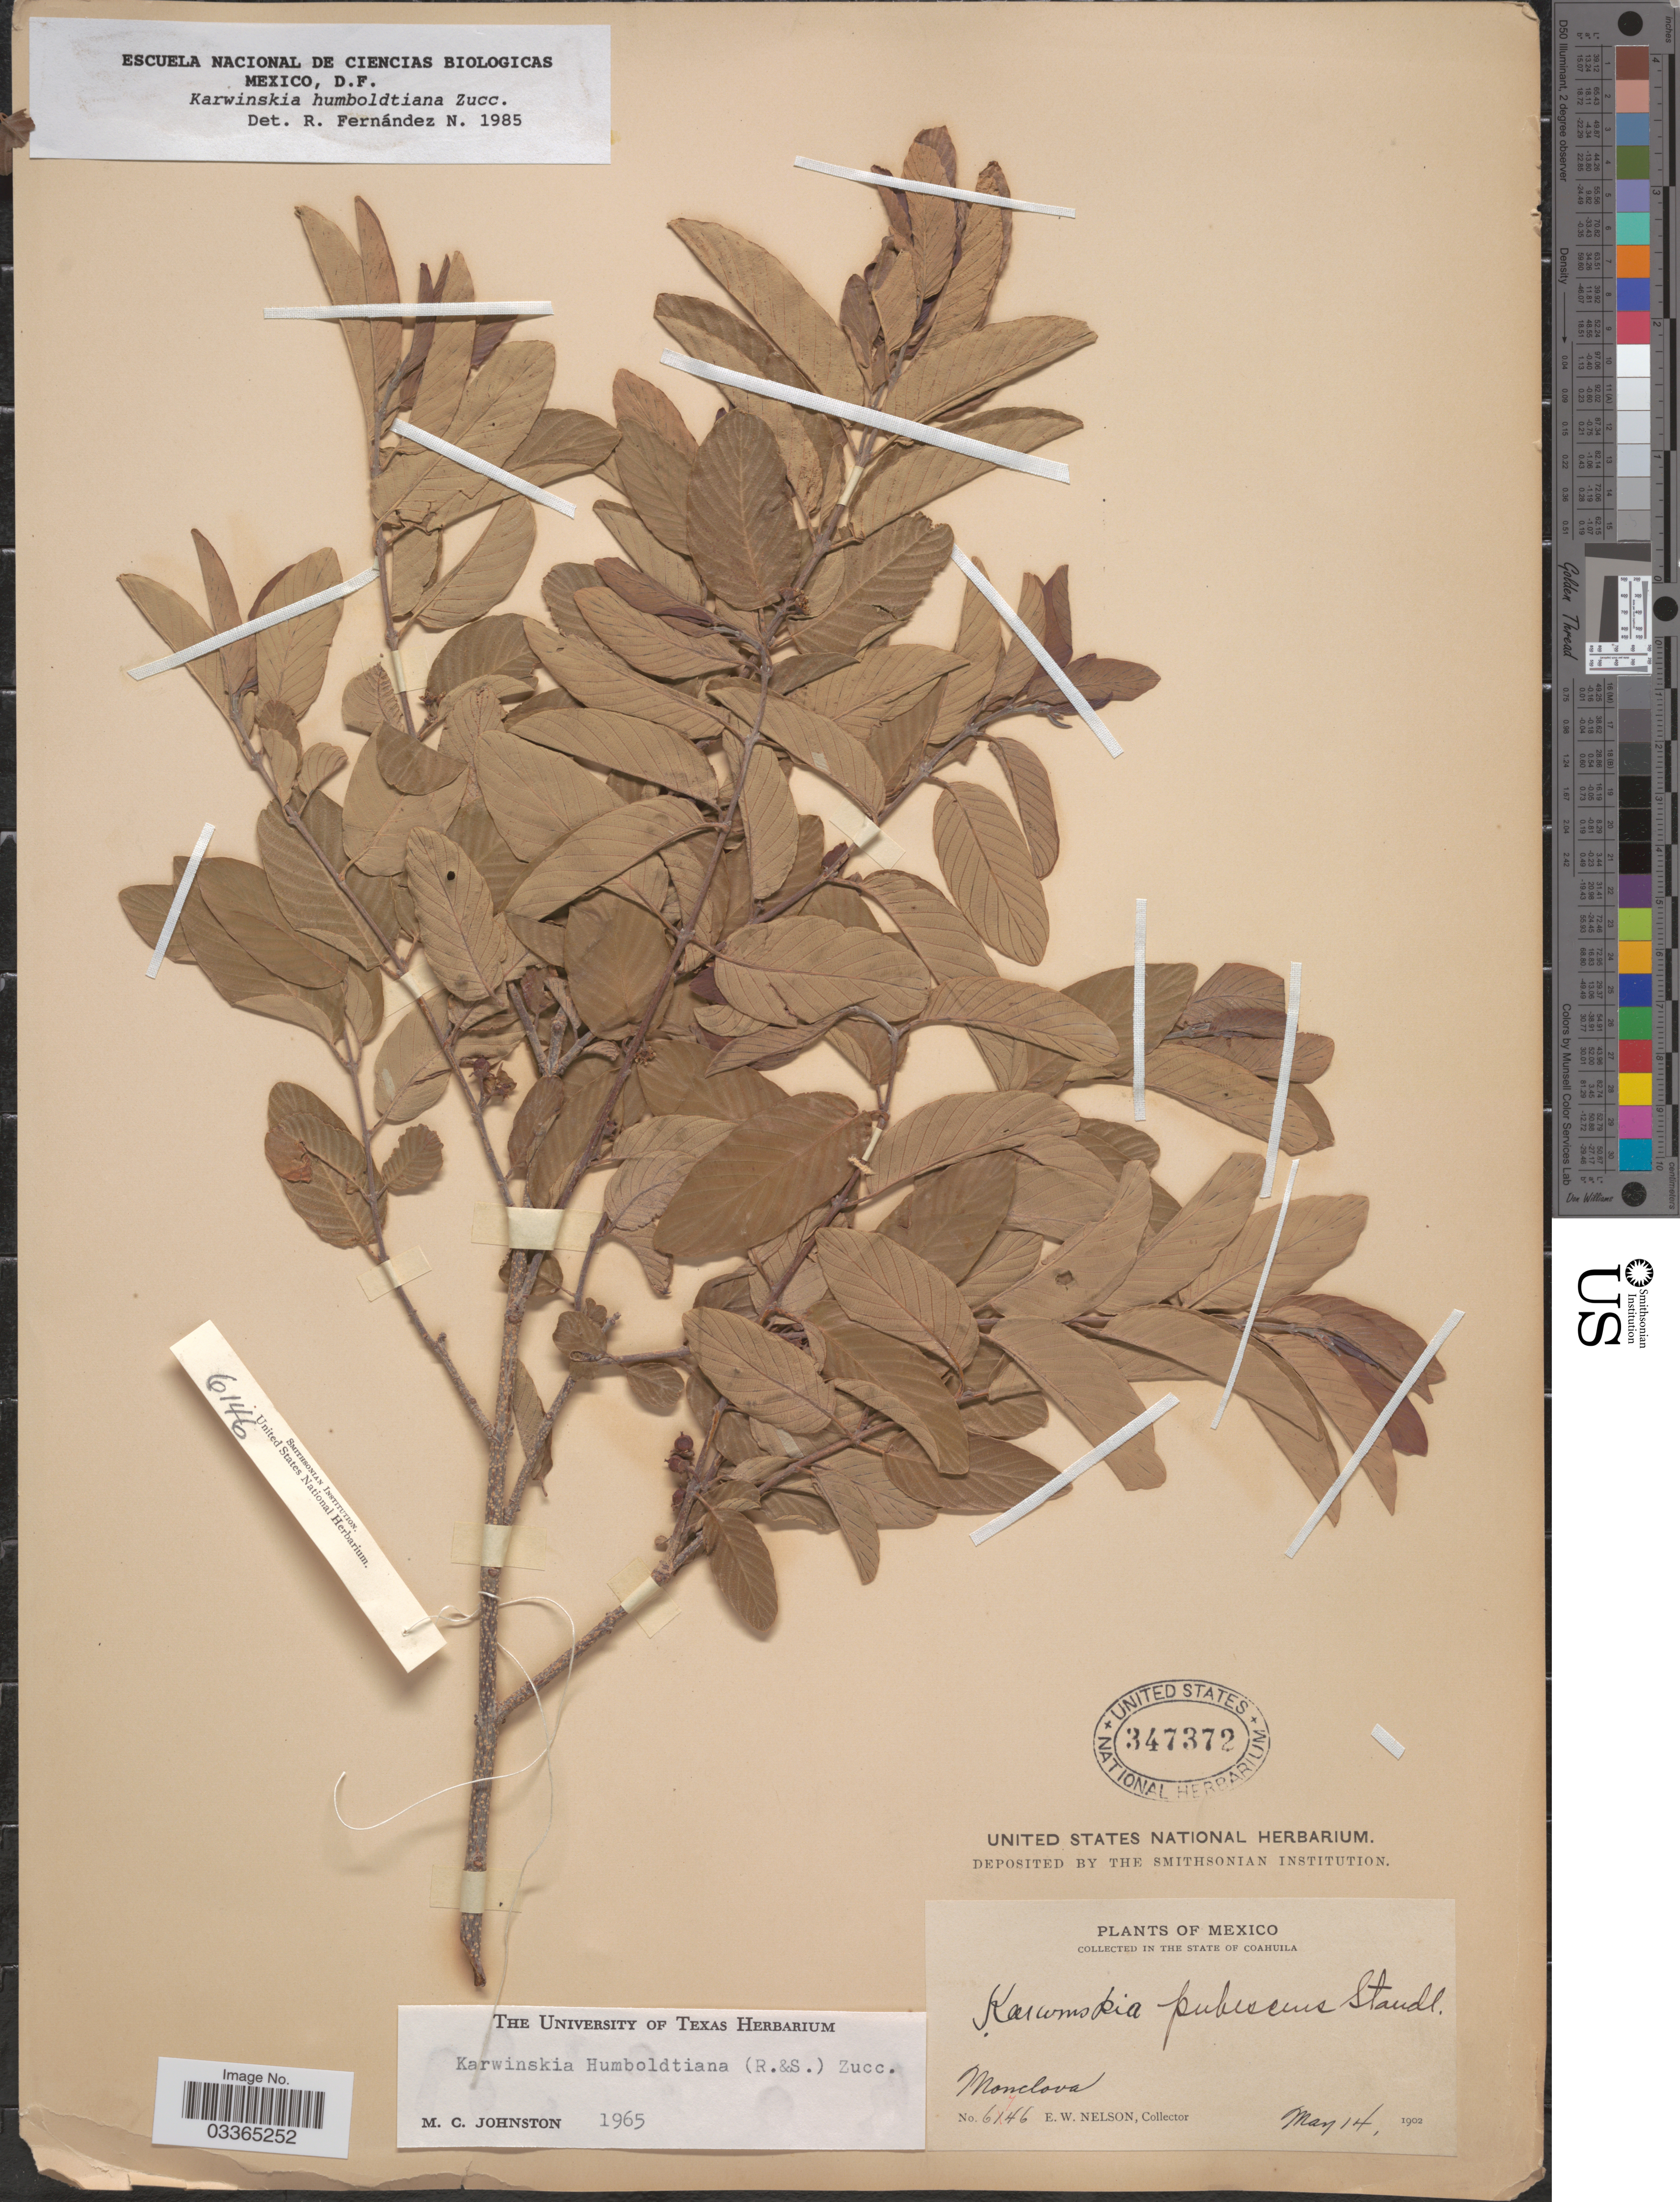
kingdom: Plantae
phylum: Tracheophyta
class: Magnoliopsida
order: Rosales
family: Rhamnaceae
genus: Karwinskia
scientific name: Karwinskia humboldtiana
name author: (Schult.) Zucc.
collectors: E. W. Nelson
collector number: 6446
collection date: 1902-05-14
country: Mexico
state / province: Coahuila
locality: Monclova.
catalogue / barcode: US 347372